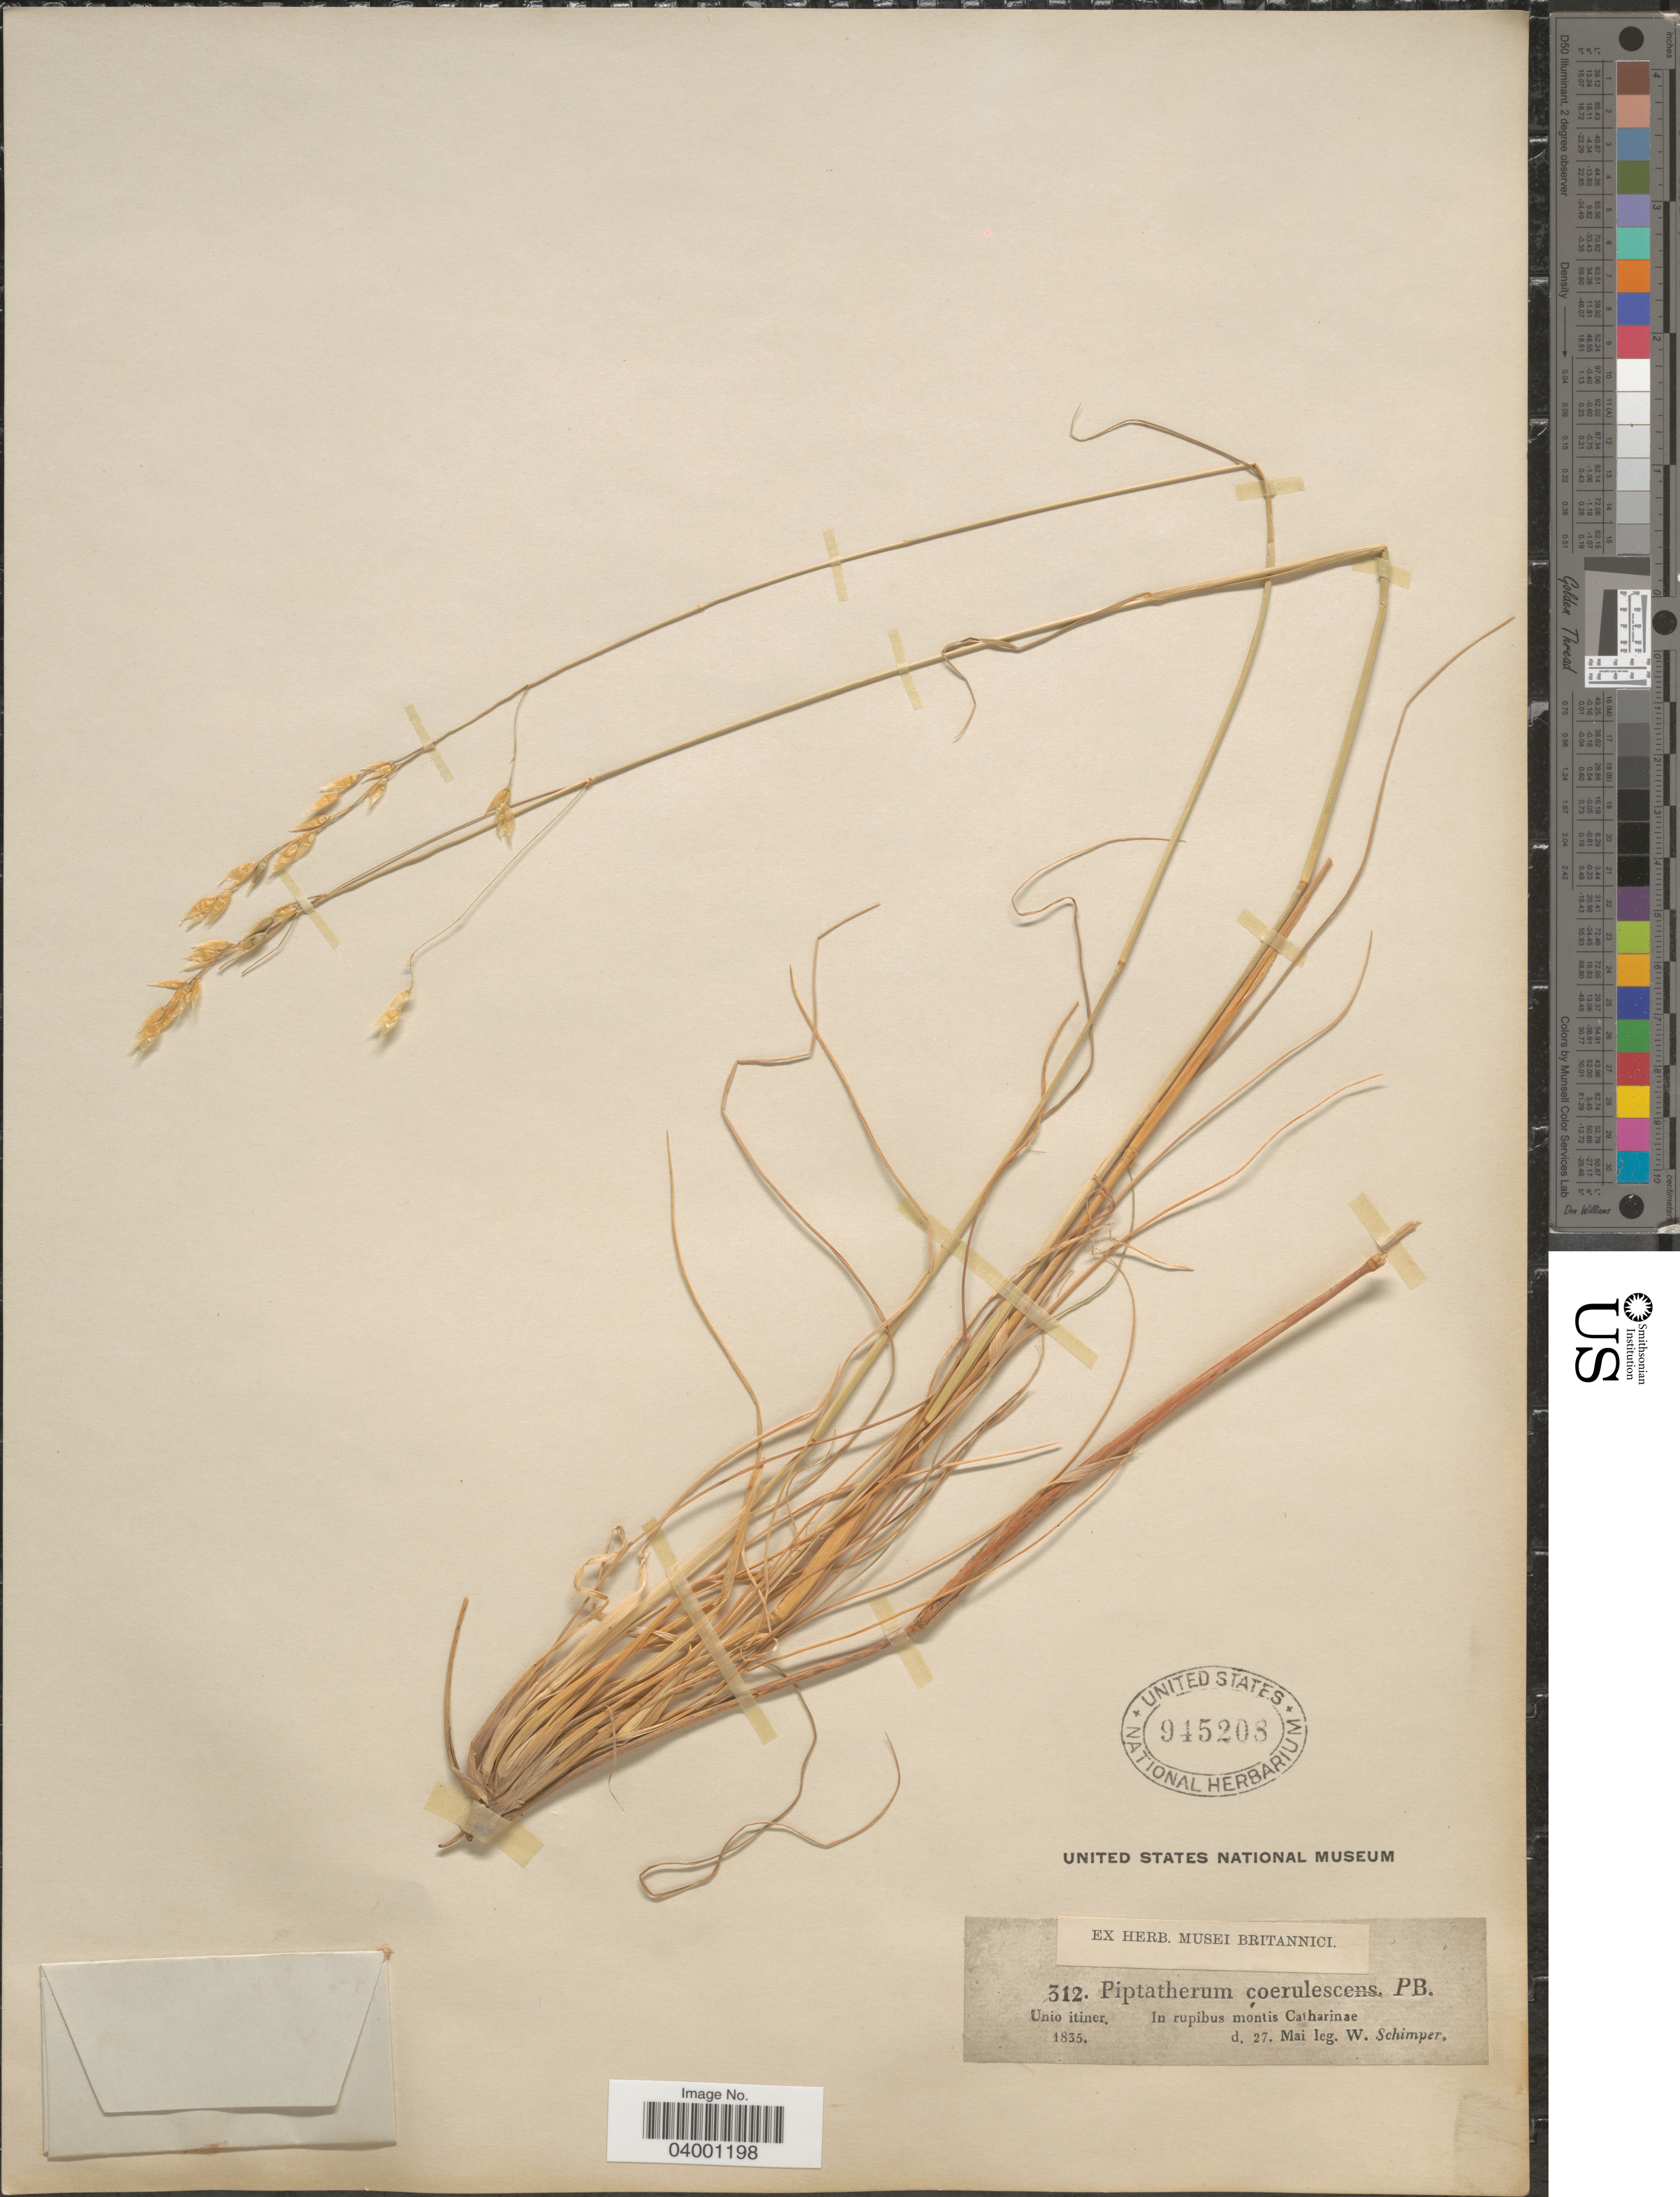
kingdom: Plantae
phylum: Tracheophyta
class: Liliopsida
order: Poales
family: Poaceae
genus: Piptatherum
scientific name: Piptatherum coerulescens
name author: (Desf.) P. Beauv.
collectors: W. Schimper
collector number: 312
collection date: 1835-05-27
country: Egypt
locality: Unio itiner. In rupibus montis Catharinae.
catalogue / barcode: US 945208